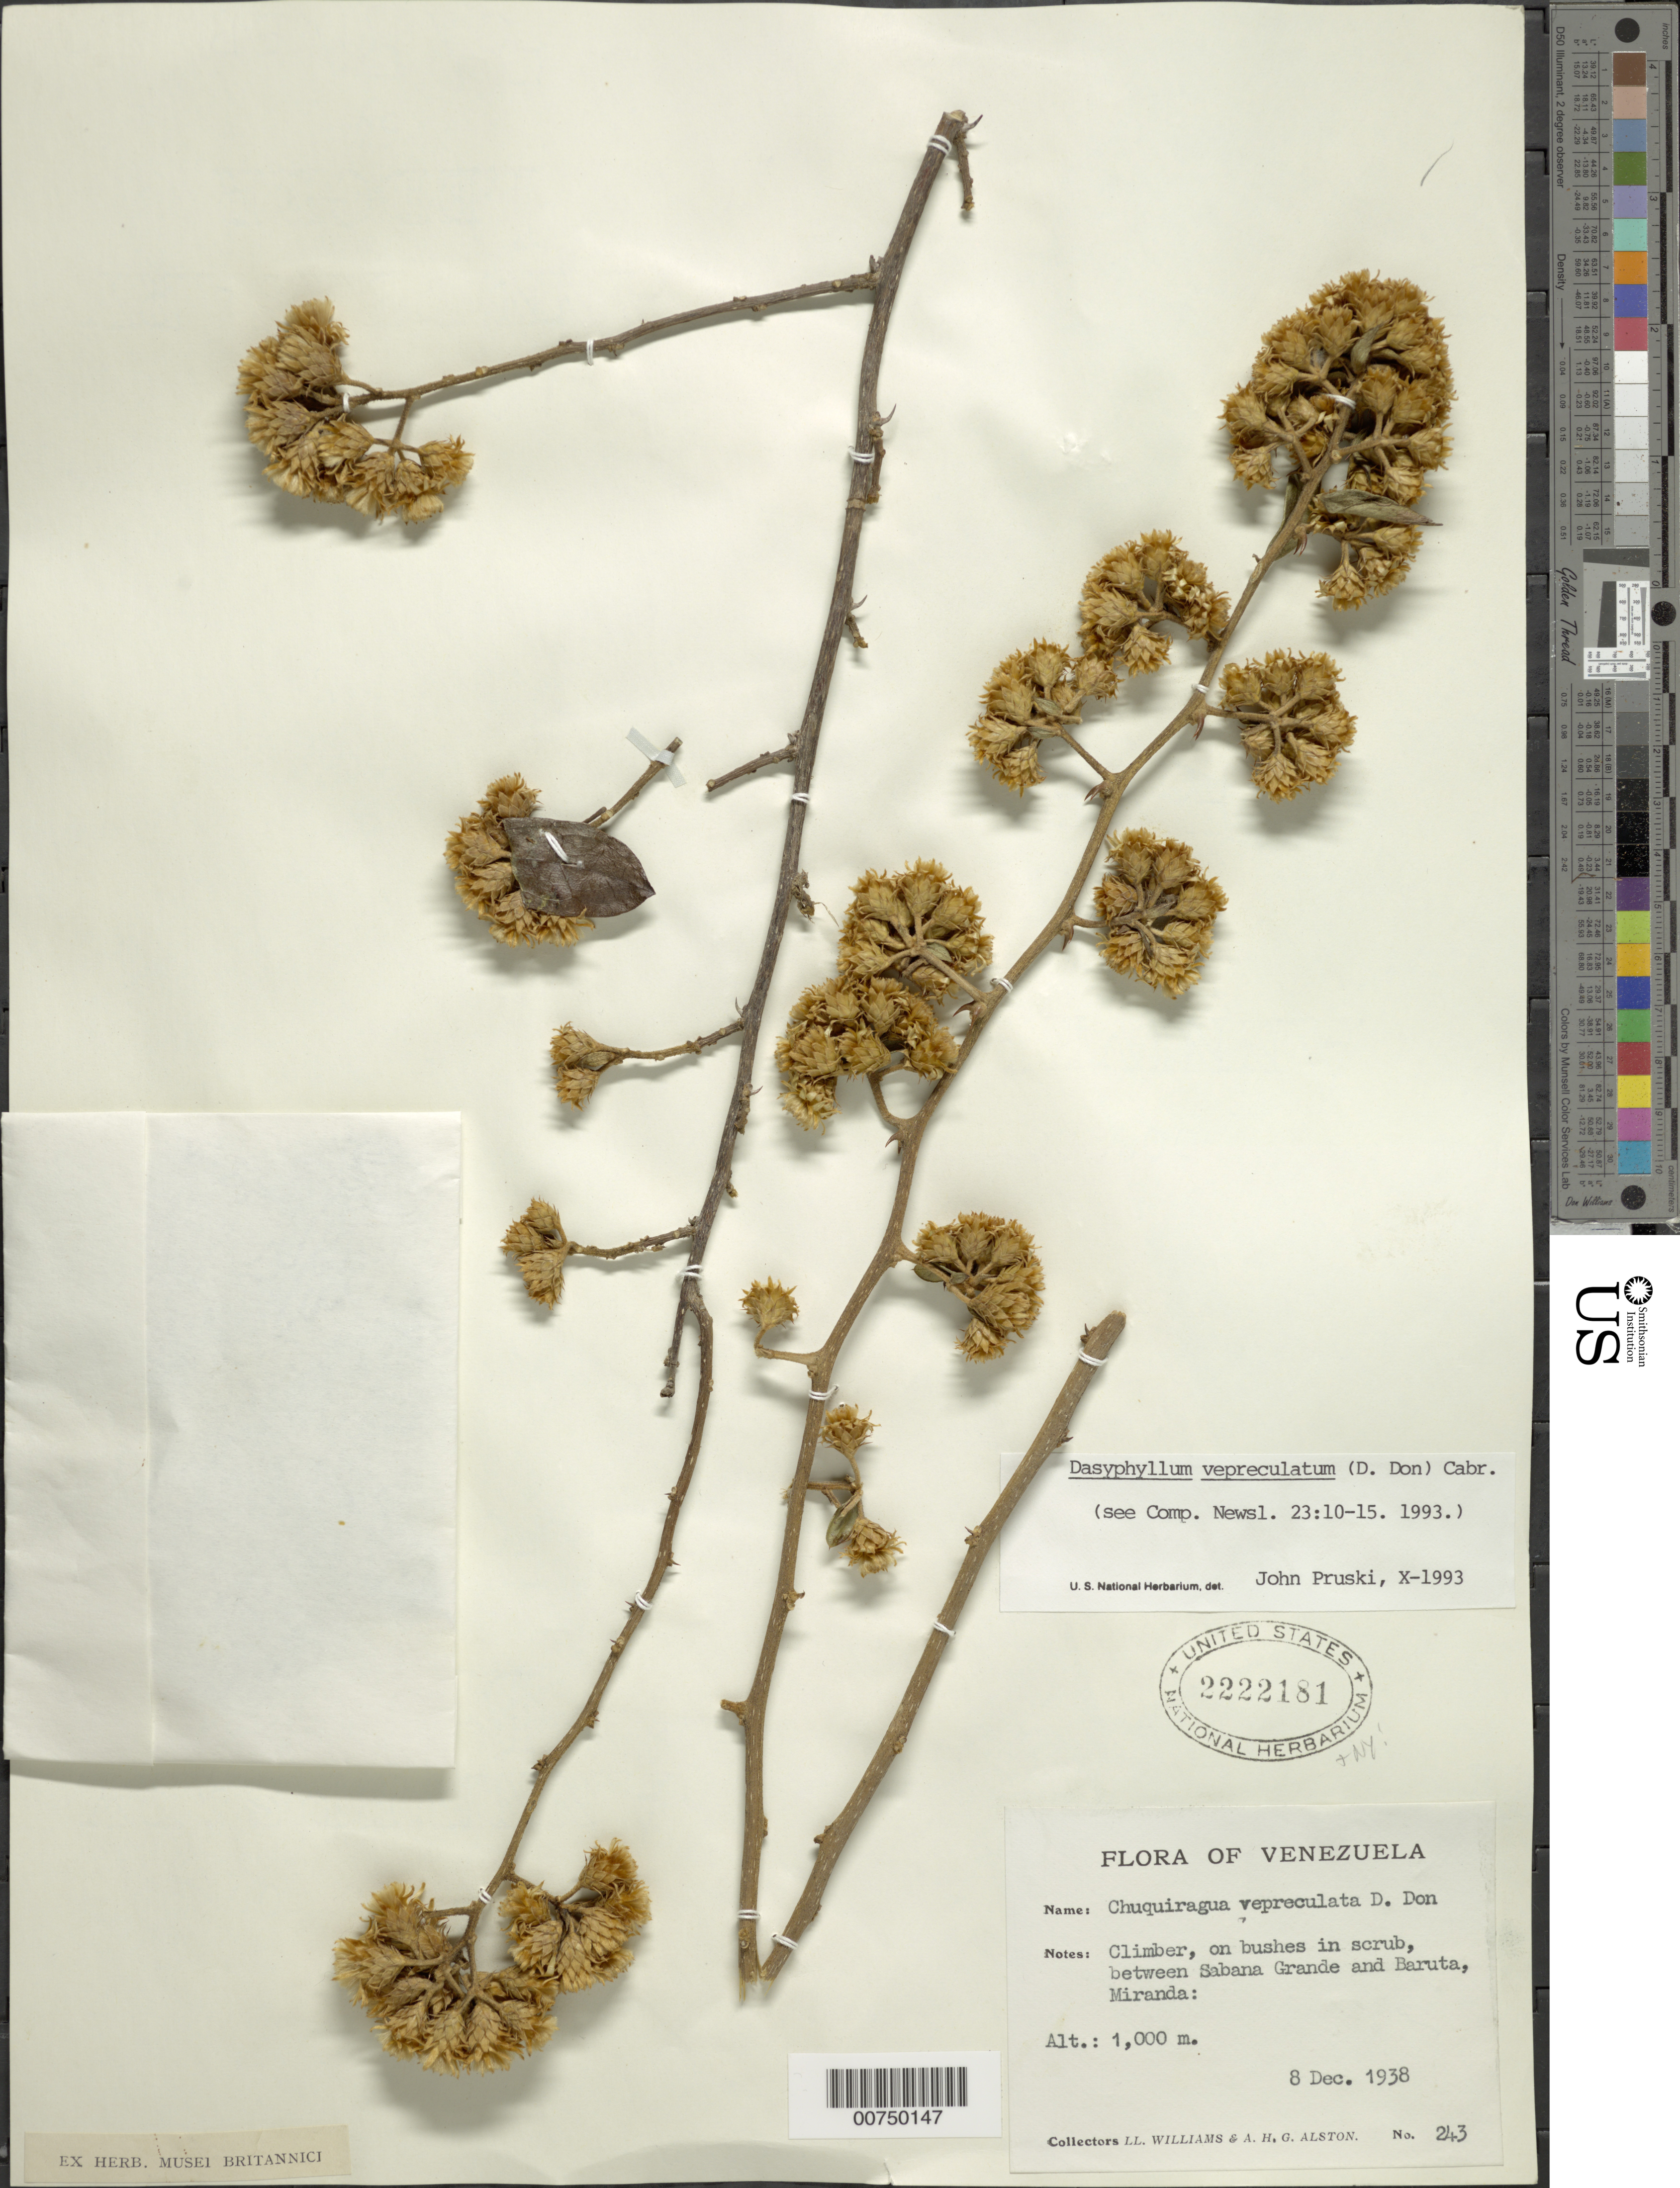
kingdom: Plantae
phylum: Tracheophyta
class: Magnoliopsida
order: Asterales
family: Asteraceae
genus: Dasyphyllum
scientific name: Dasyphyllum vepreculatum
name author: (D. Don) Cabrera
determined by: Pruski, J. F.; Funk, V. A.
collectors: Ll. Williams & A. H. Alston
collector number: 243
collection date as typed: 8-Dec-38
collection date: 1938-12-08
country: Venezuela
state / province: Miranda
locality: Sabana Grande to Baruta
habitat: On bushes in scrub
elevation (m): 1000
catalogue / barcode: US 2222181